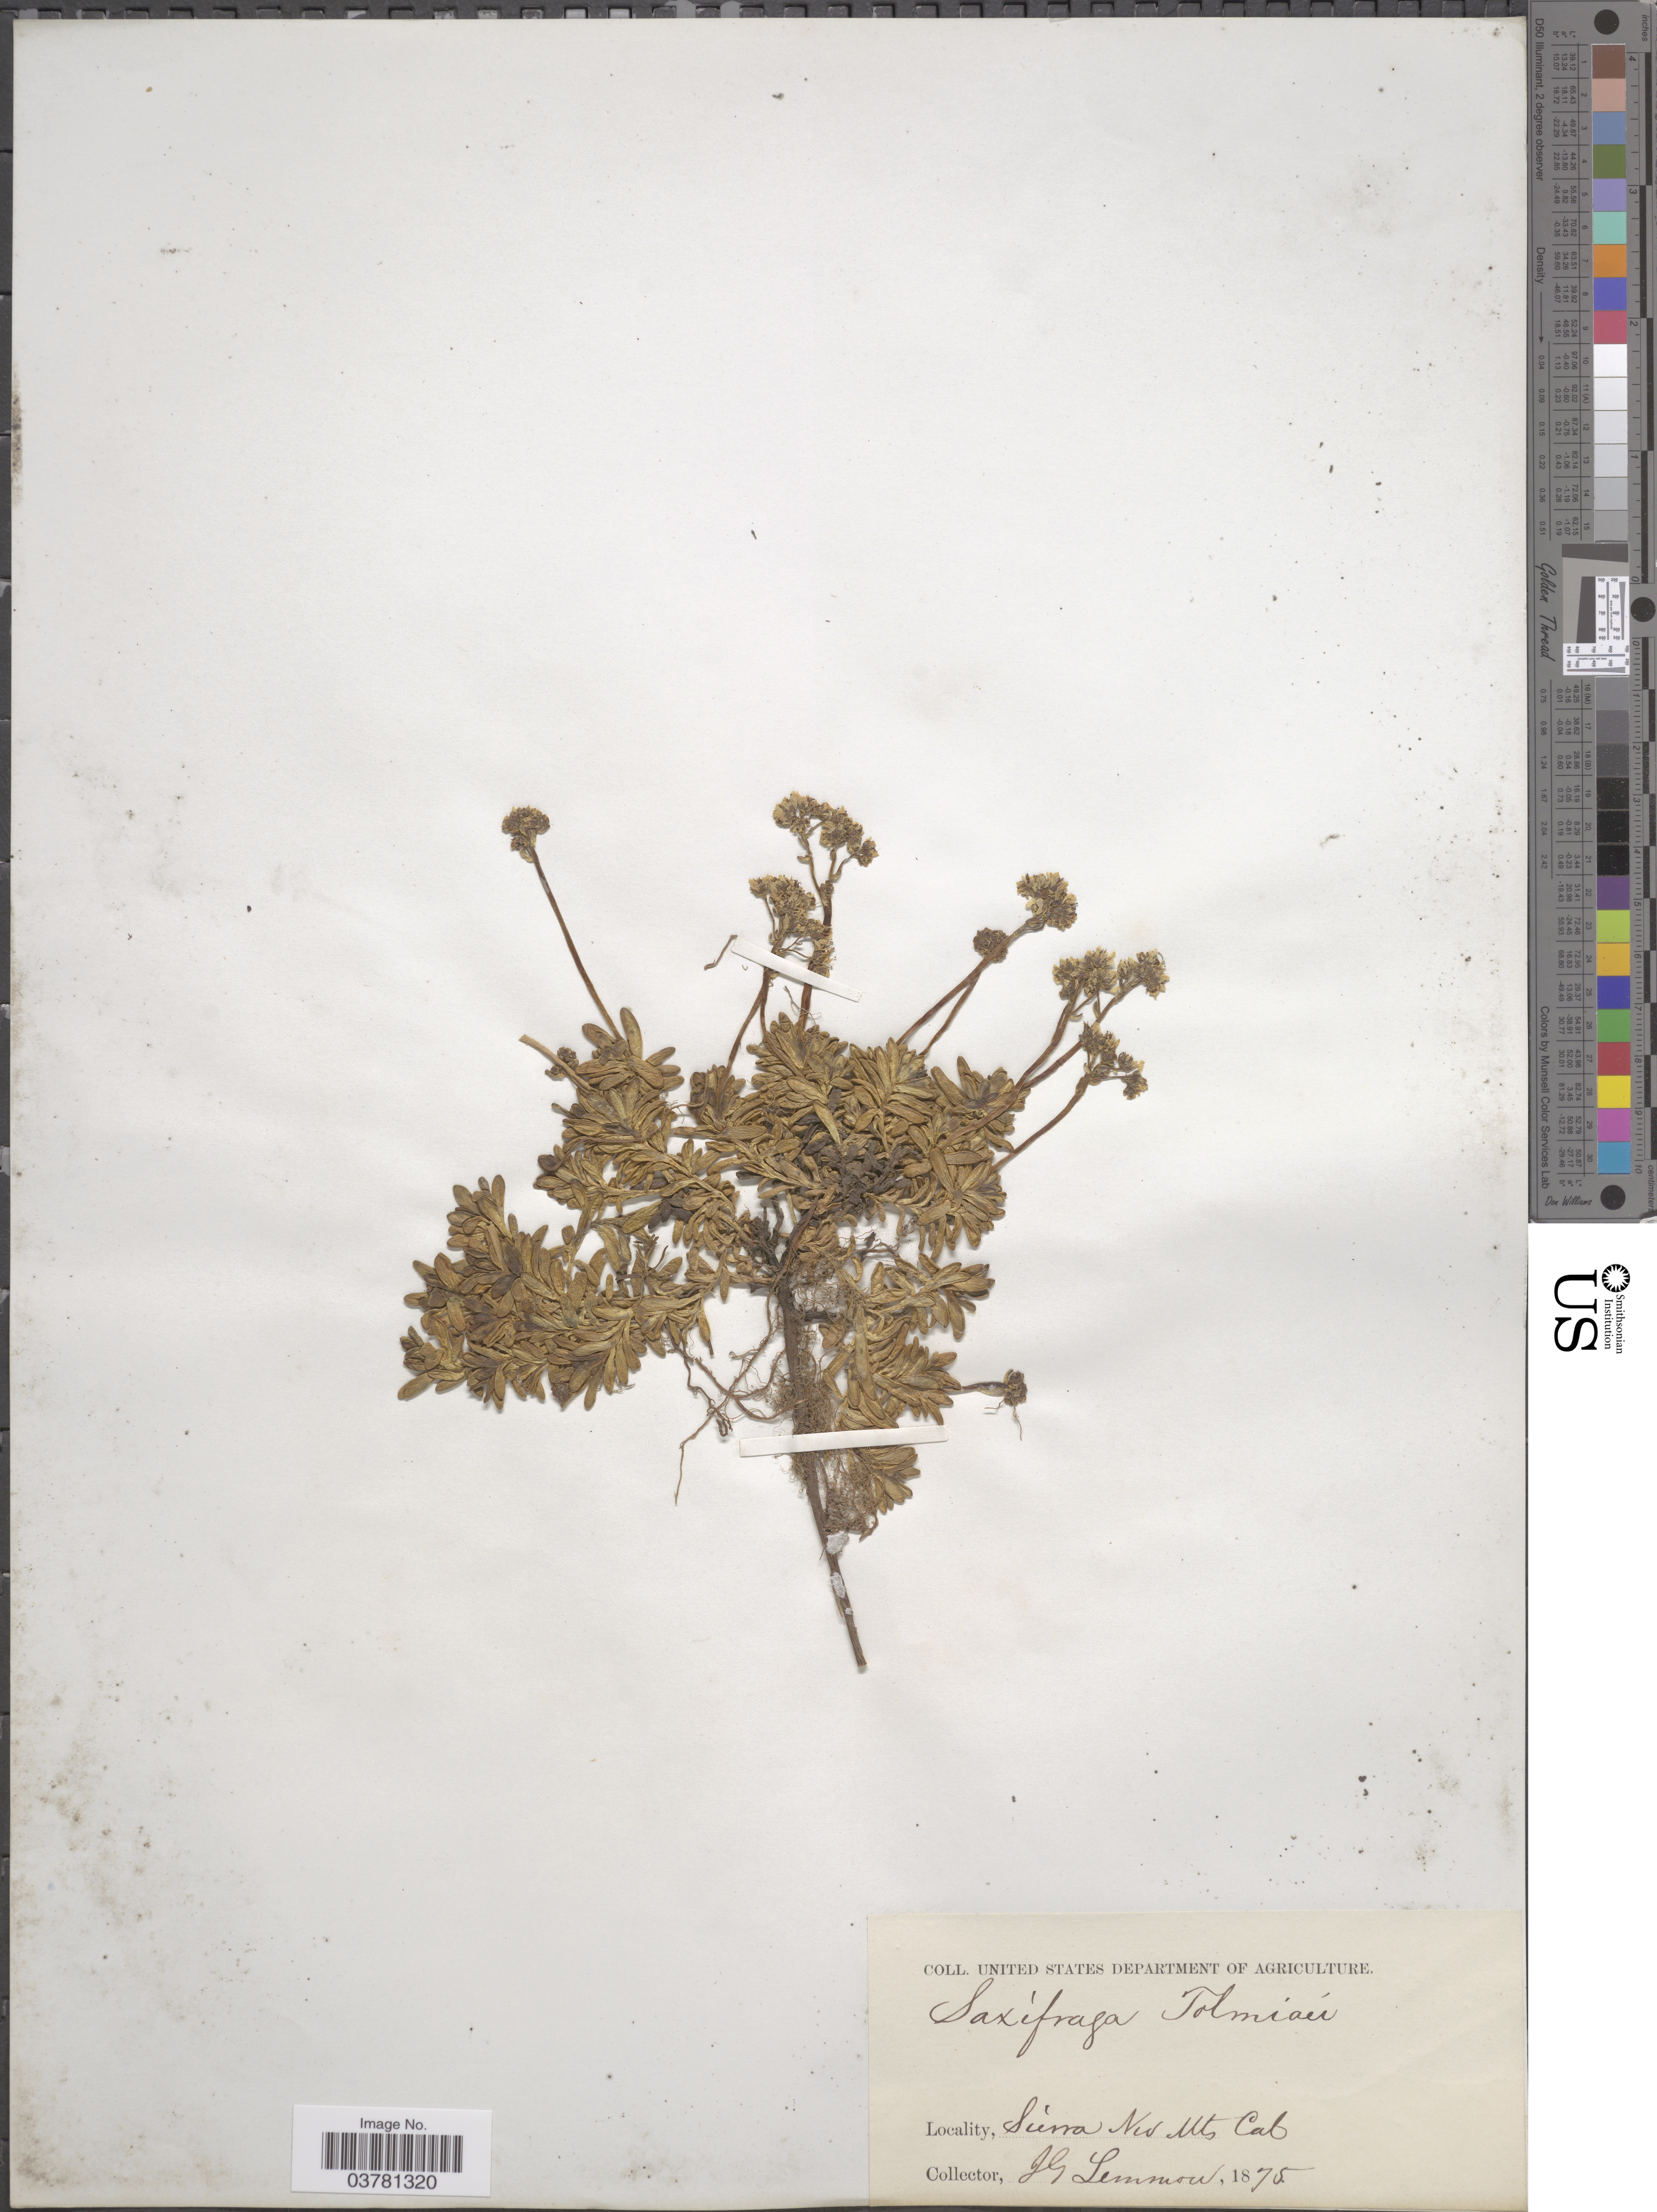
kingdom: Plantae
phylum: Tracheophyta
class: Magnoliopsida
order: Saxifragales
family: Saxifragaceae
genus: Micranthes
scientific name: Micranthes tolmiei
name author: (Torr. & A. Gray) Brouillet & Gornall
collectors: J. Lemmon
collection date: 1875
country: United States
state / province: California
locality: Sierra Nev Mts.